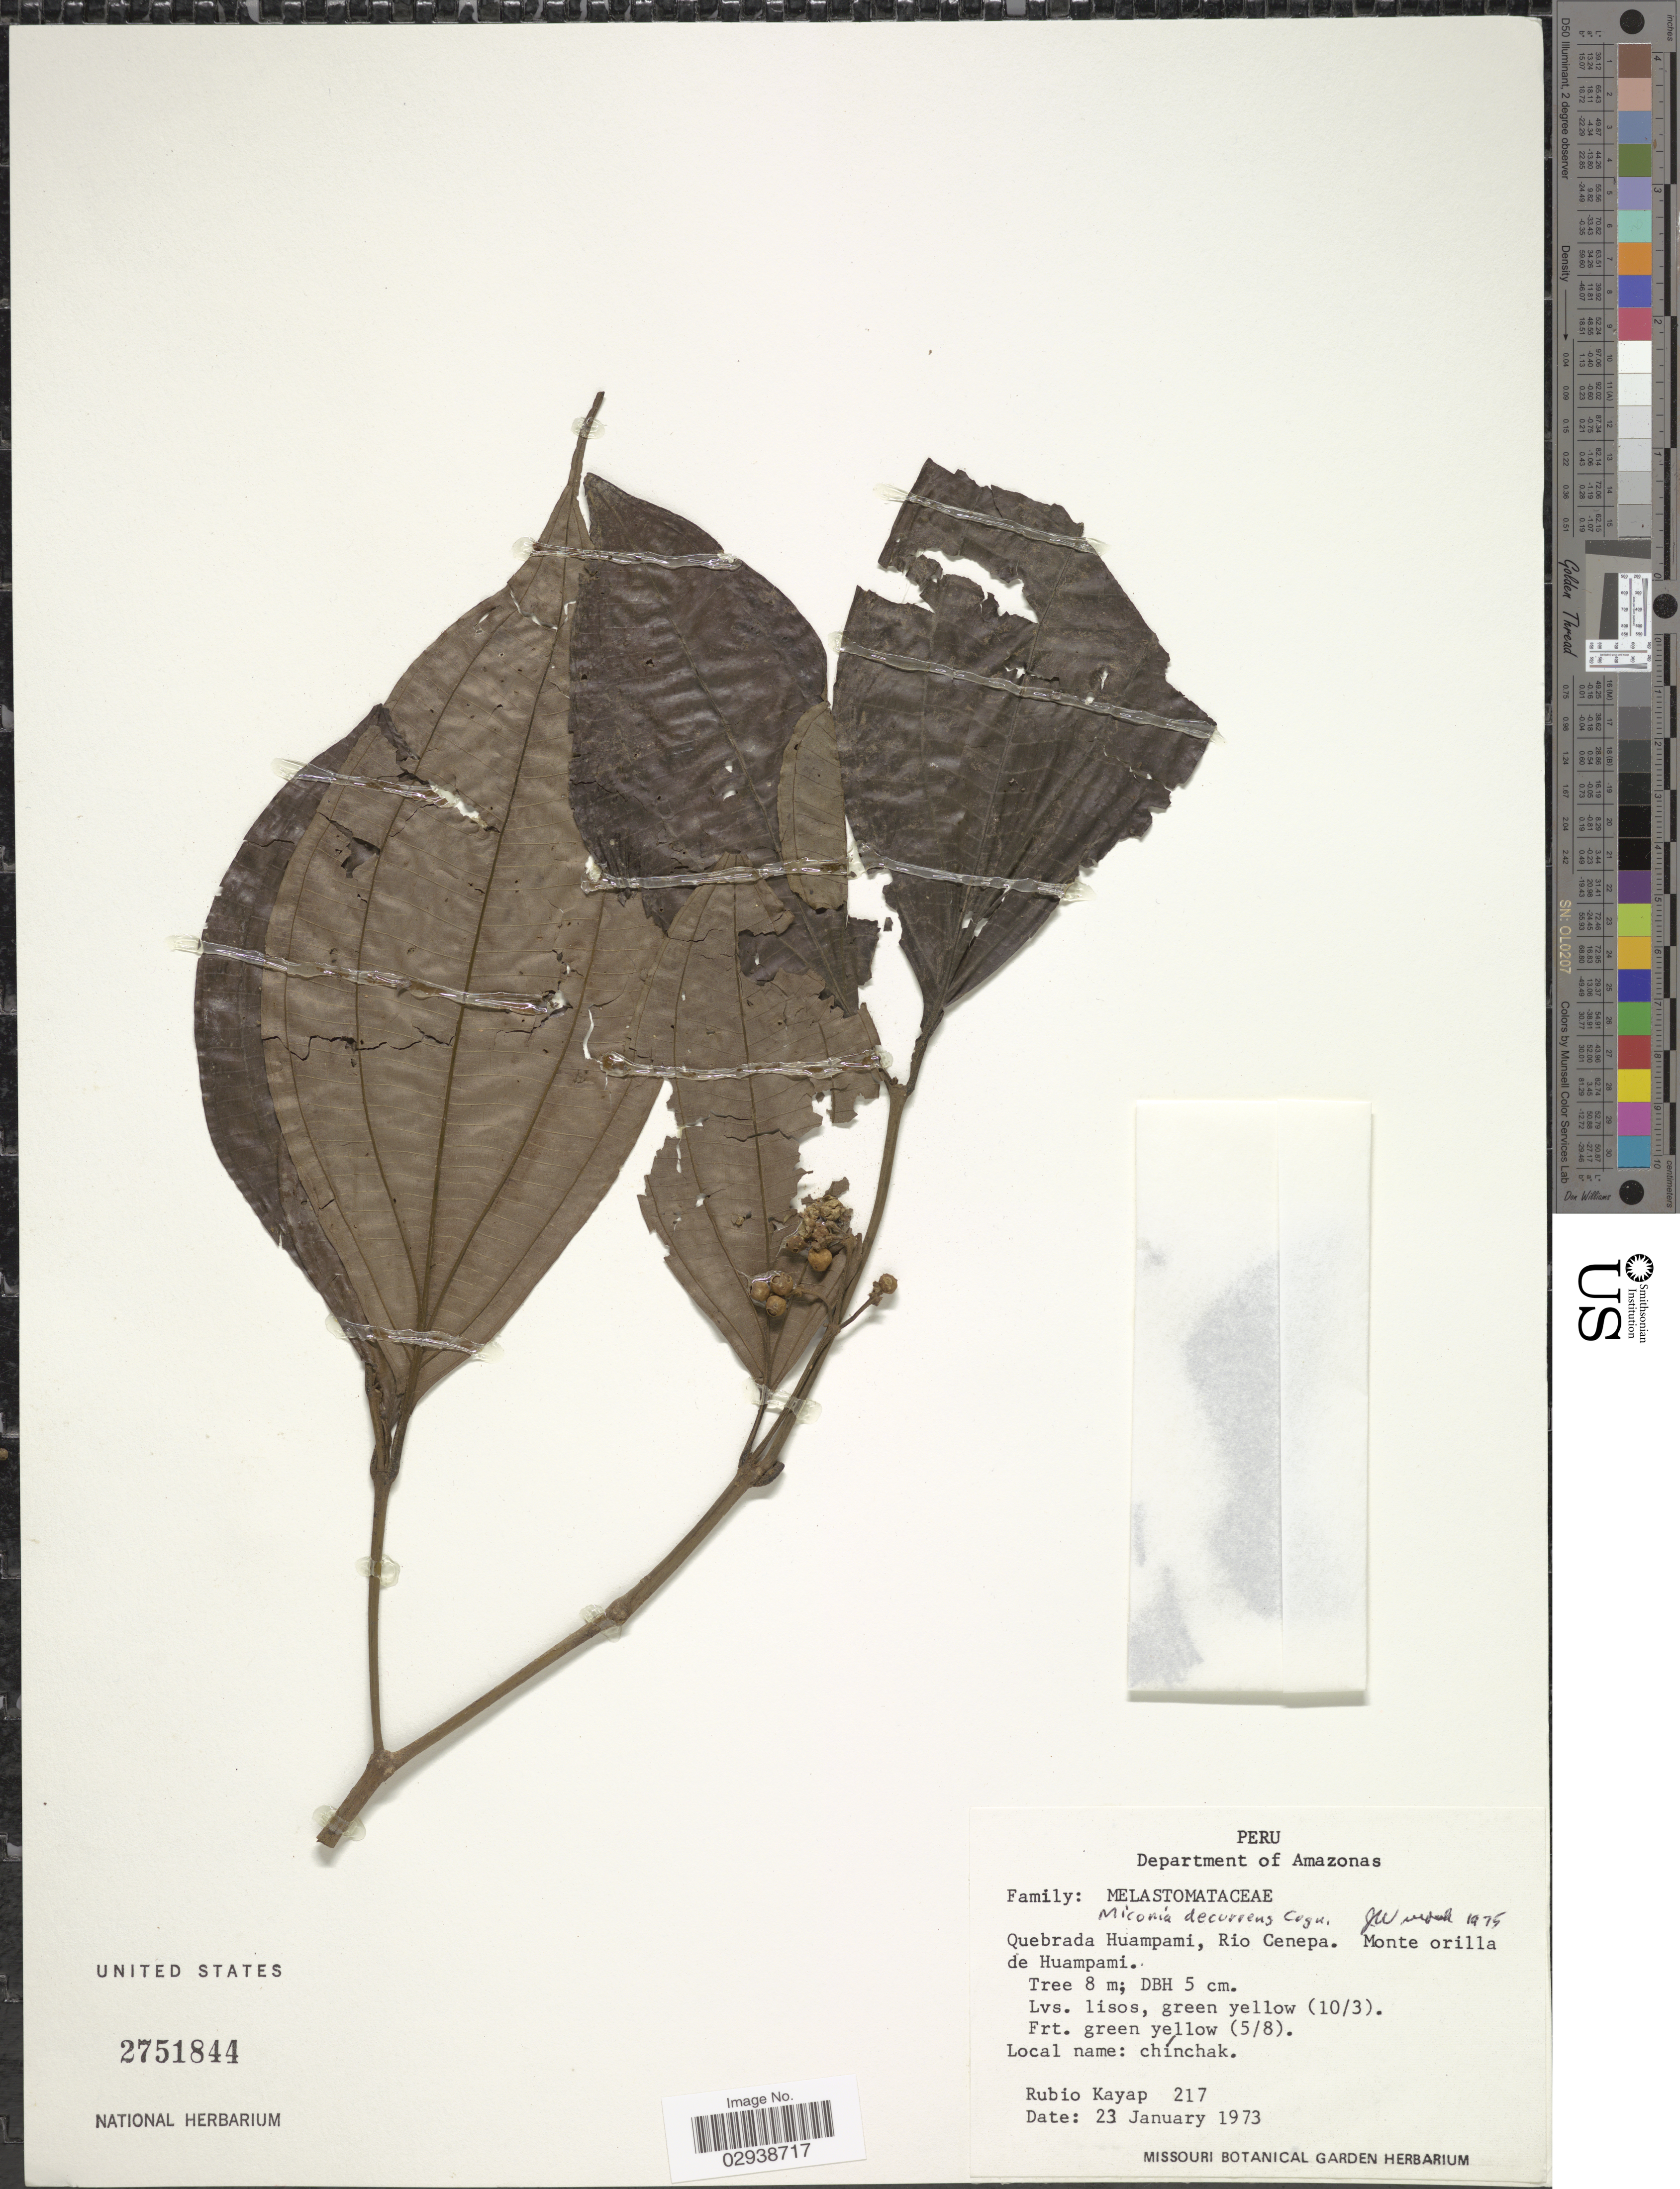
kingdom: Plantae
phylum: Tracheophyta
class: Magnoliopsida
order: Myrtales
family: Melastomataceae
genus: Miconia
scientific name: Miconia decurrens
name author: Cogn.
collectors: R. Kayap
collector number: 217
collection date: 1973-01-23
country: Peru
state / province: Amazonas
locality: Department of Amazonas, Quebrada Huampami, Rio Cenepa, Monte orilla de Huampami.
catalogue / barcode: US 2751844